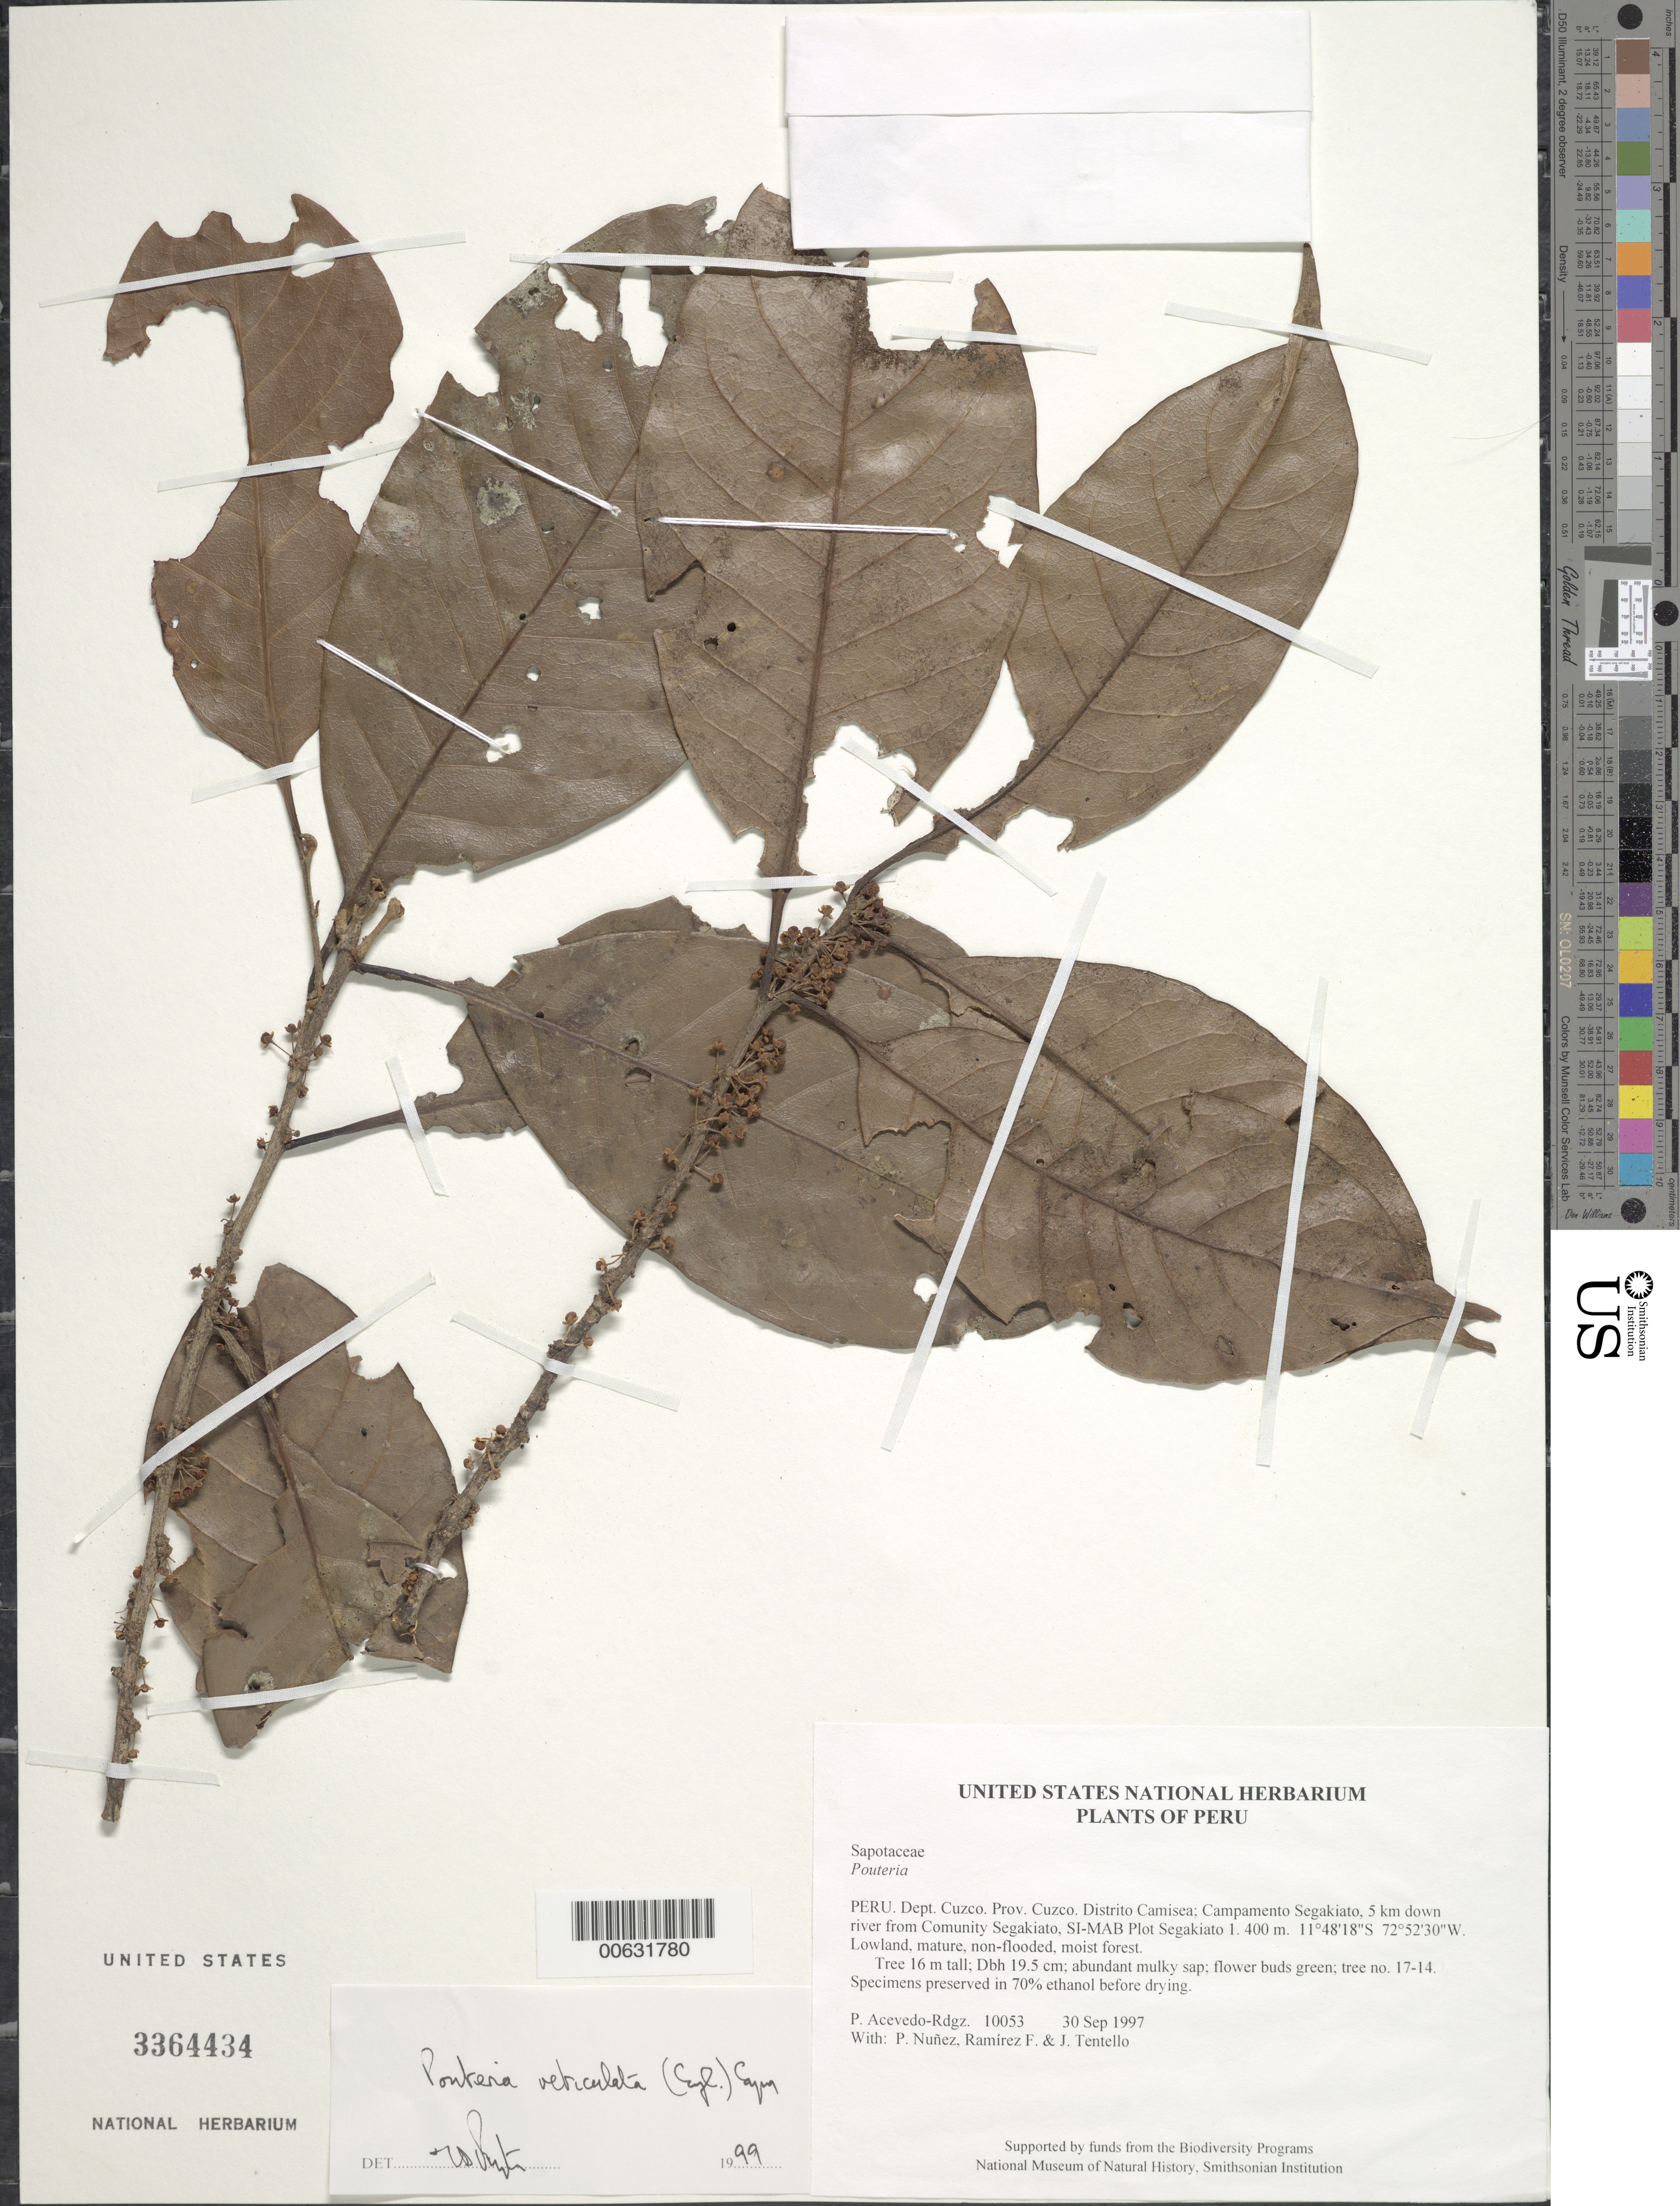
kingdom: Plantae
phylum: Tracheophyta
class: Magnoliopsida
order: Ericales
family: Sapotaceae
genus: Pouteria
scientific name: Pouteria reticulata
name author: (Engl.) Eyma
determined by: Pennington, T. D., (K)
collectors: P. Acevedo-Rodr., P. Nuñez V., F. Ramirez & J. Tentello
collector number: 10053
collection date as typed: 30 Sep 1997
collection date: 1997-09-30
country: Peru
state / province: Cusco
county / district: Cusco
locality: Distrito Camisea; Campamento Segakiato, 5 km down river from Comunity Segakiato, SI-MAB Plot Segakiato 1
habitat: Lowland, mature, non-flooded, moist forest.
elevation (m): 400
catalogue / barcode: US 3364434